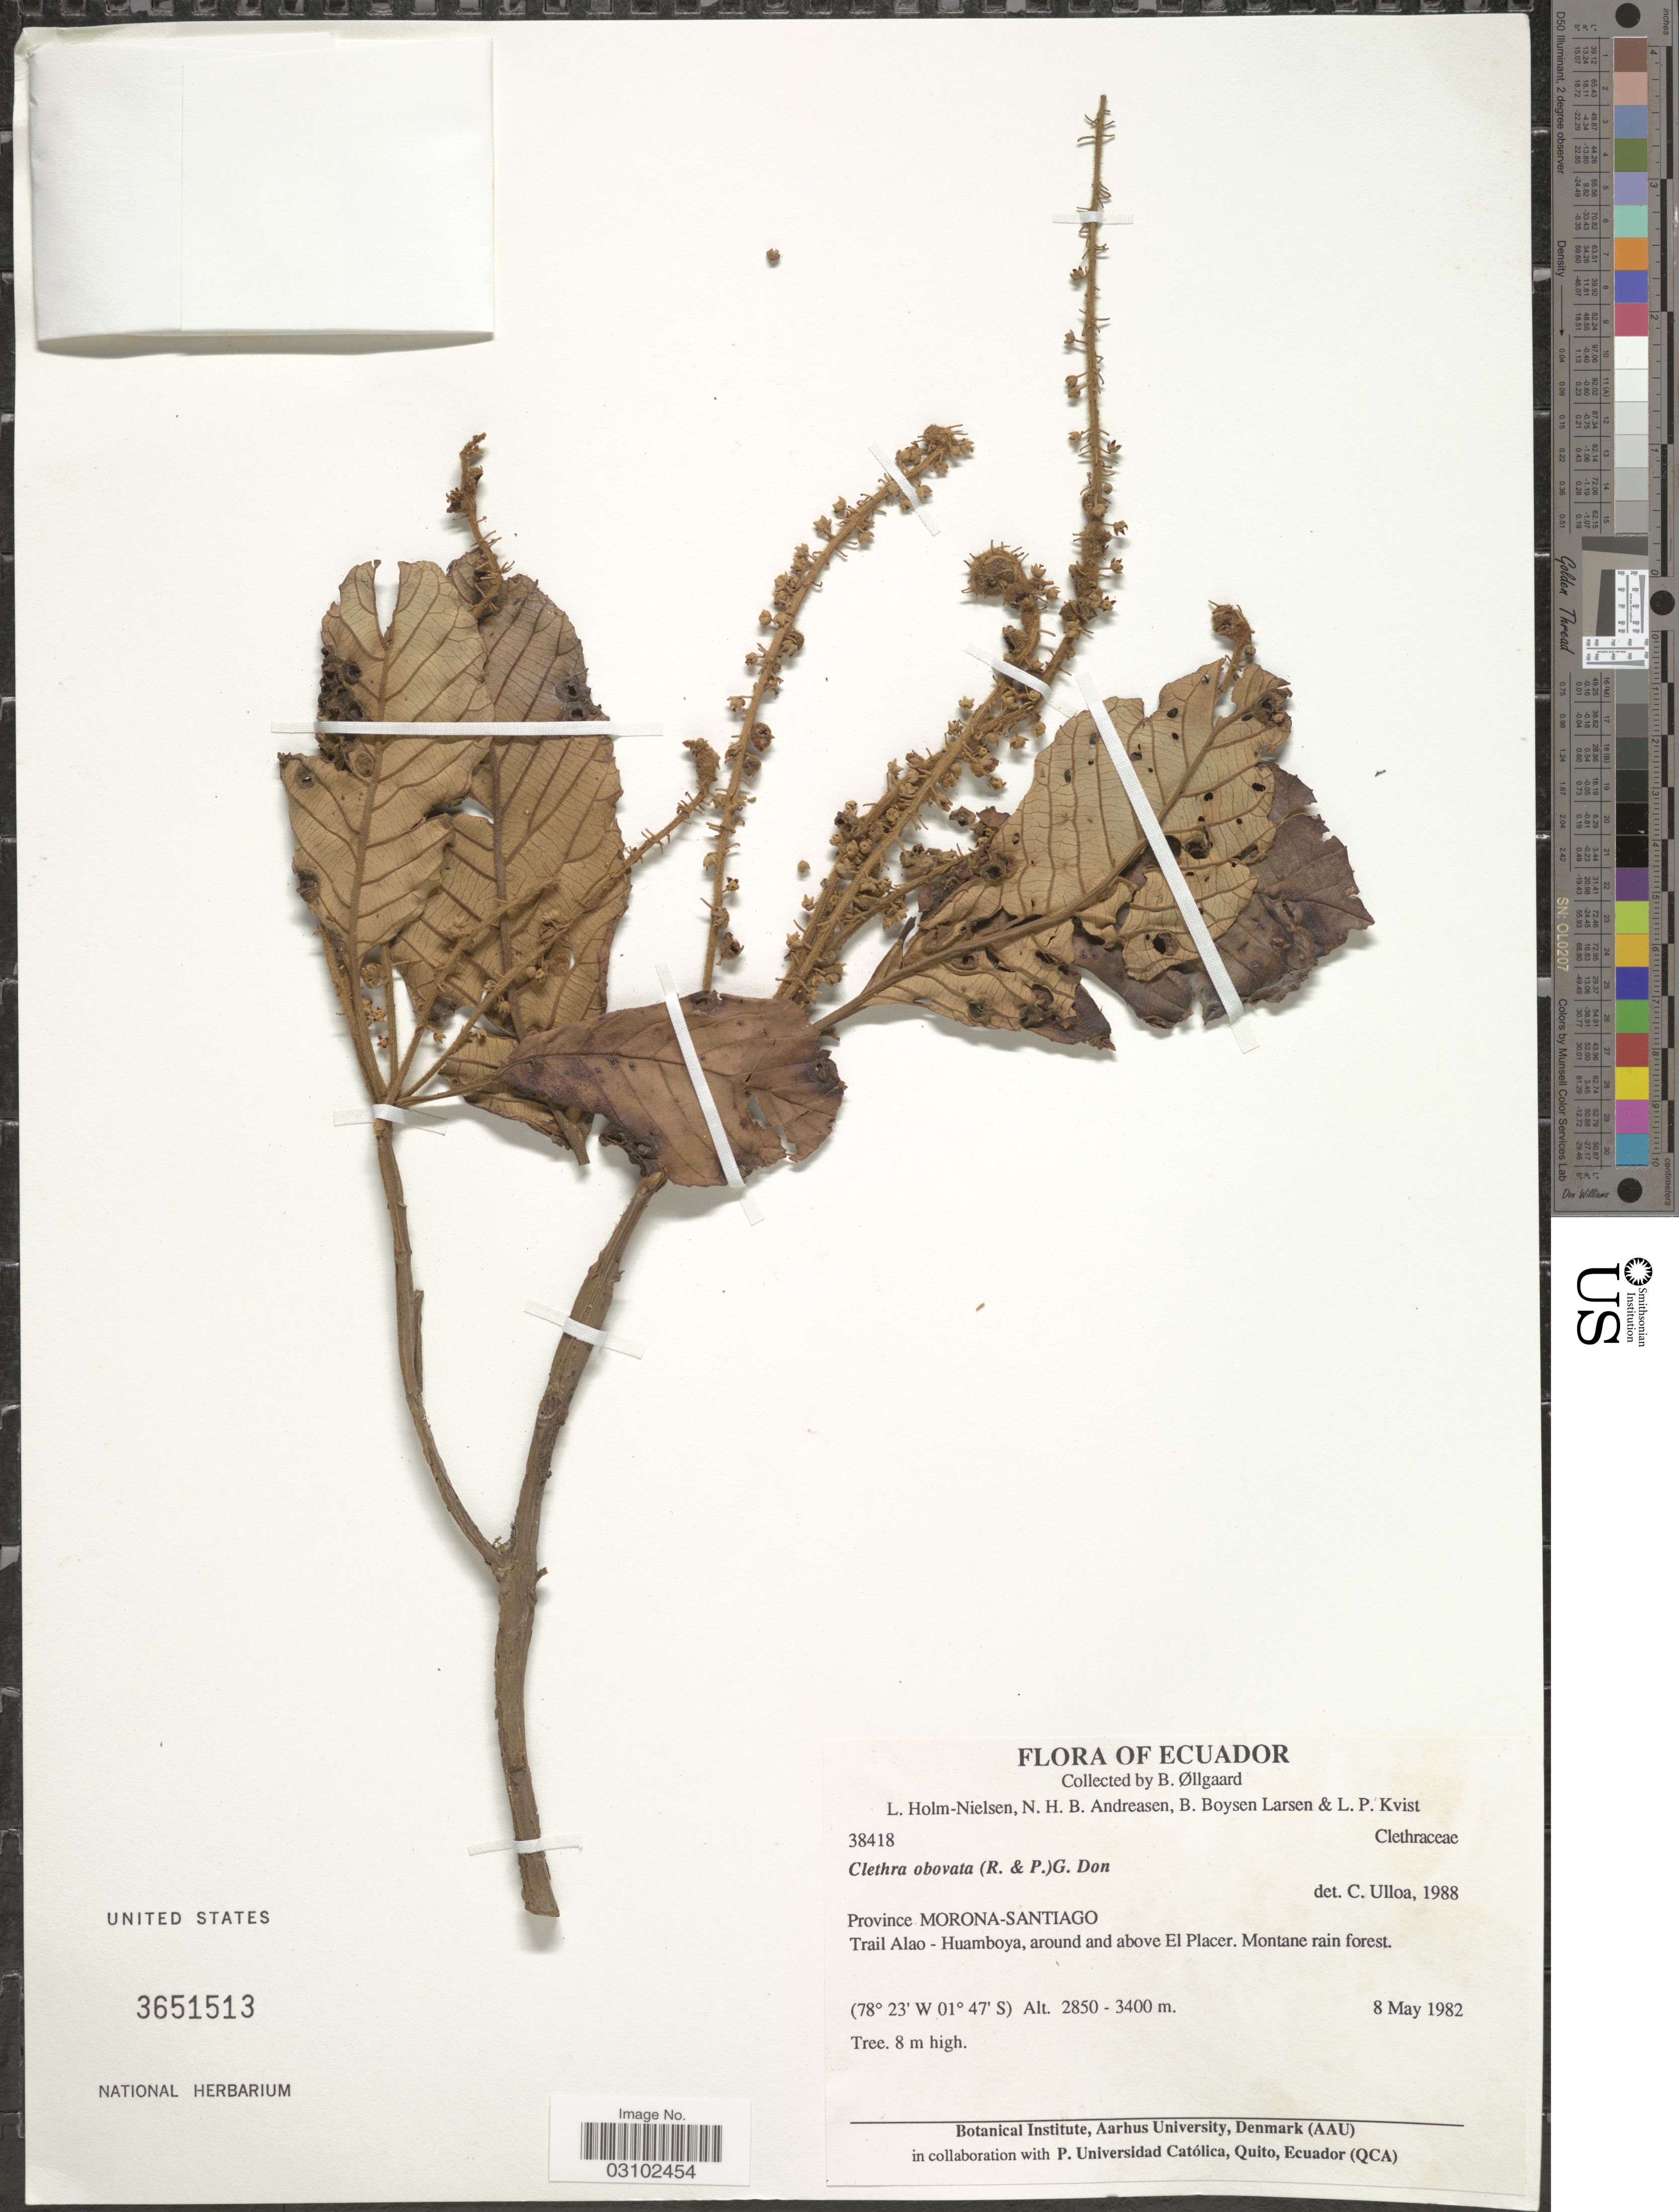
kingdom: Plantae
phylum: Tracheophyta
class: Magnoliopsida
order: Ericales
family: Clethraceae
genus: Clethra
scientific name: Clethra obovata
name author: (Ruiz & Pav.) G. Don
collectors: L. B. Holm-Nielsen, N. Andreasen, B. Boysen Larsen & L. P. Kvist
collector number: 38418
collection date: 1982-05-08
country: Ecuador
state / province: Morona-Santiago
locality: Trail Alao - Huamboya, around and above El Placer.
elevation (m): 2850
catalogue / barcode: US 3651513